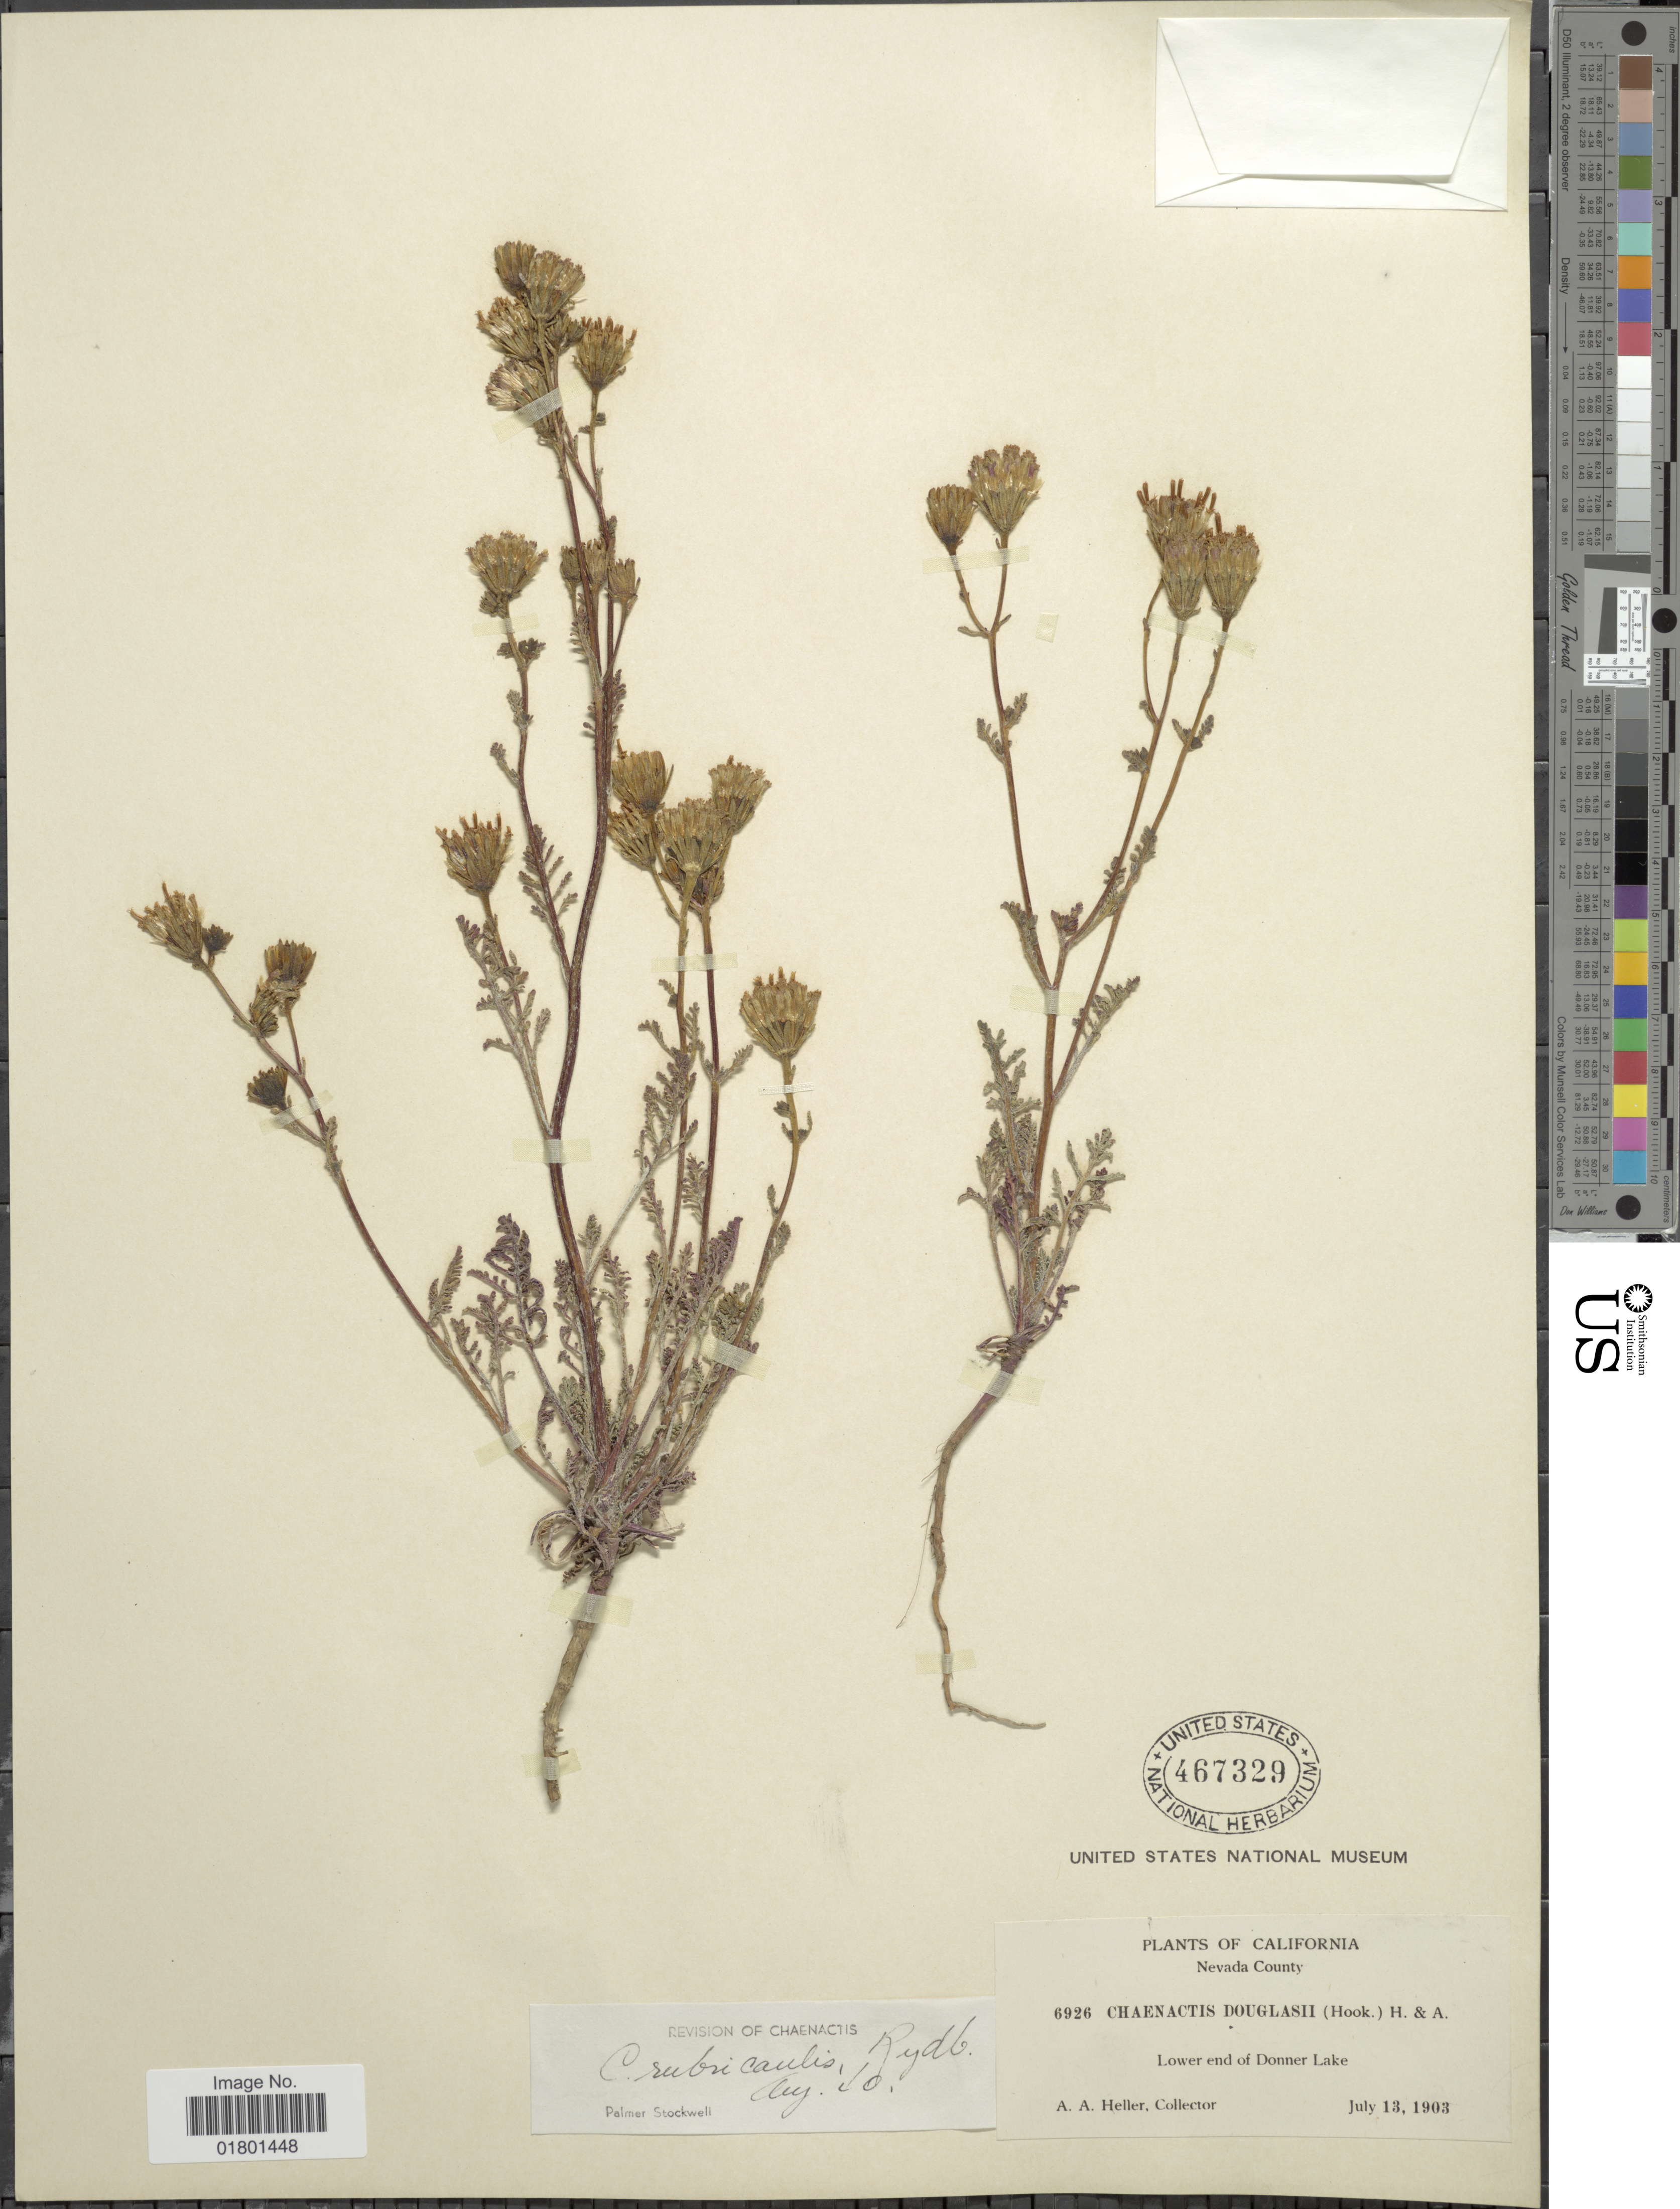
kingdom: Plantae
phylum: Tracheophyta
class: Magnoliopsida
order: Asterales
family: Asteraceae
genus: Chaenactis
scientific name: Chaenactis rubricaulis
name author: Rydb.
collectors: A. A. Heller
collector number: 6926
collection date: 1903-07-13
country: United States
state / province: California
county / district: Nevada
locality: Nevada County, Lower end of Donner Lake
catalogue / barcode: US 467329